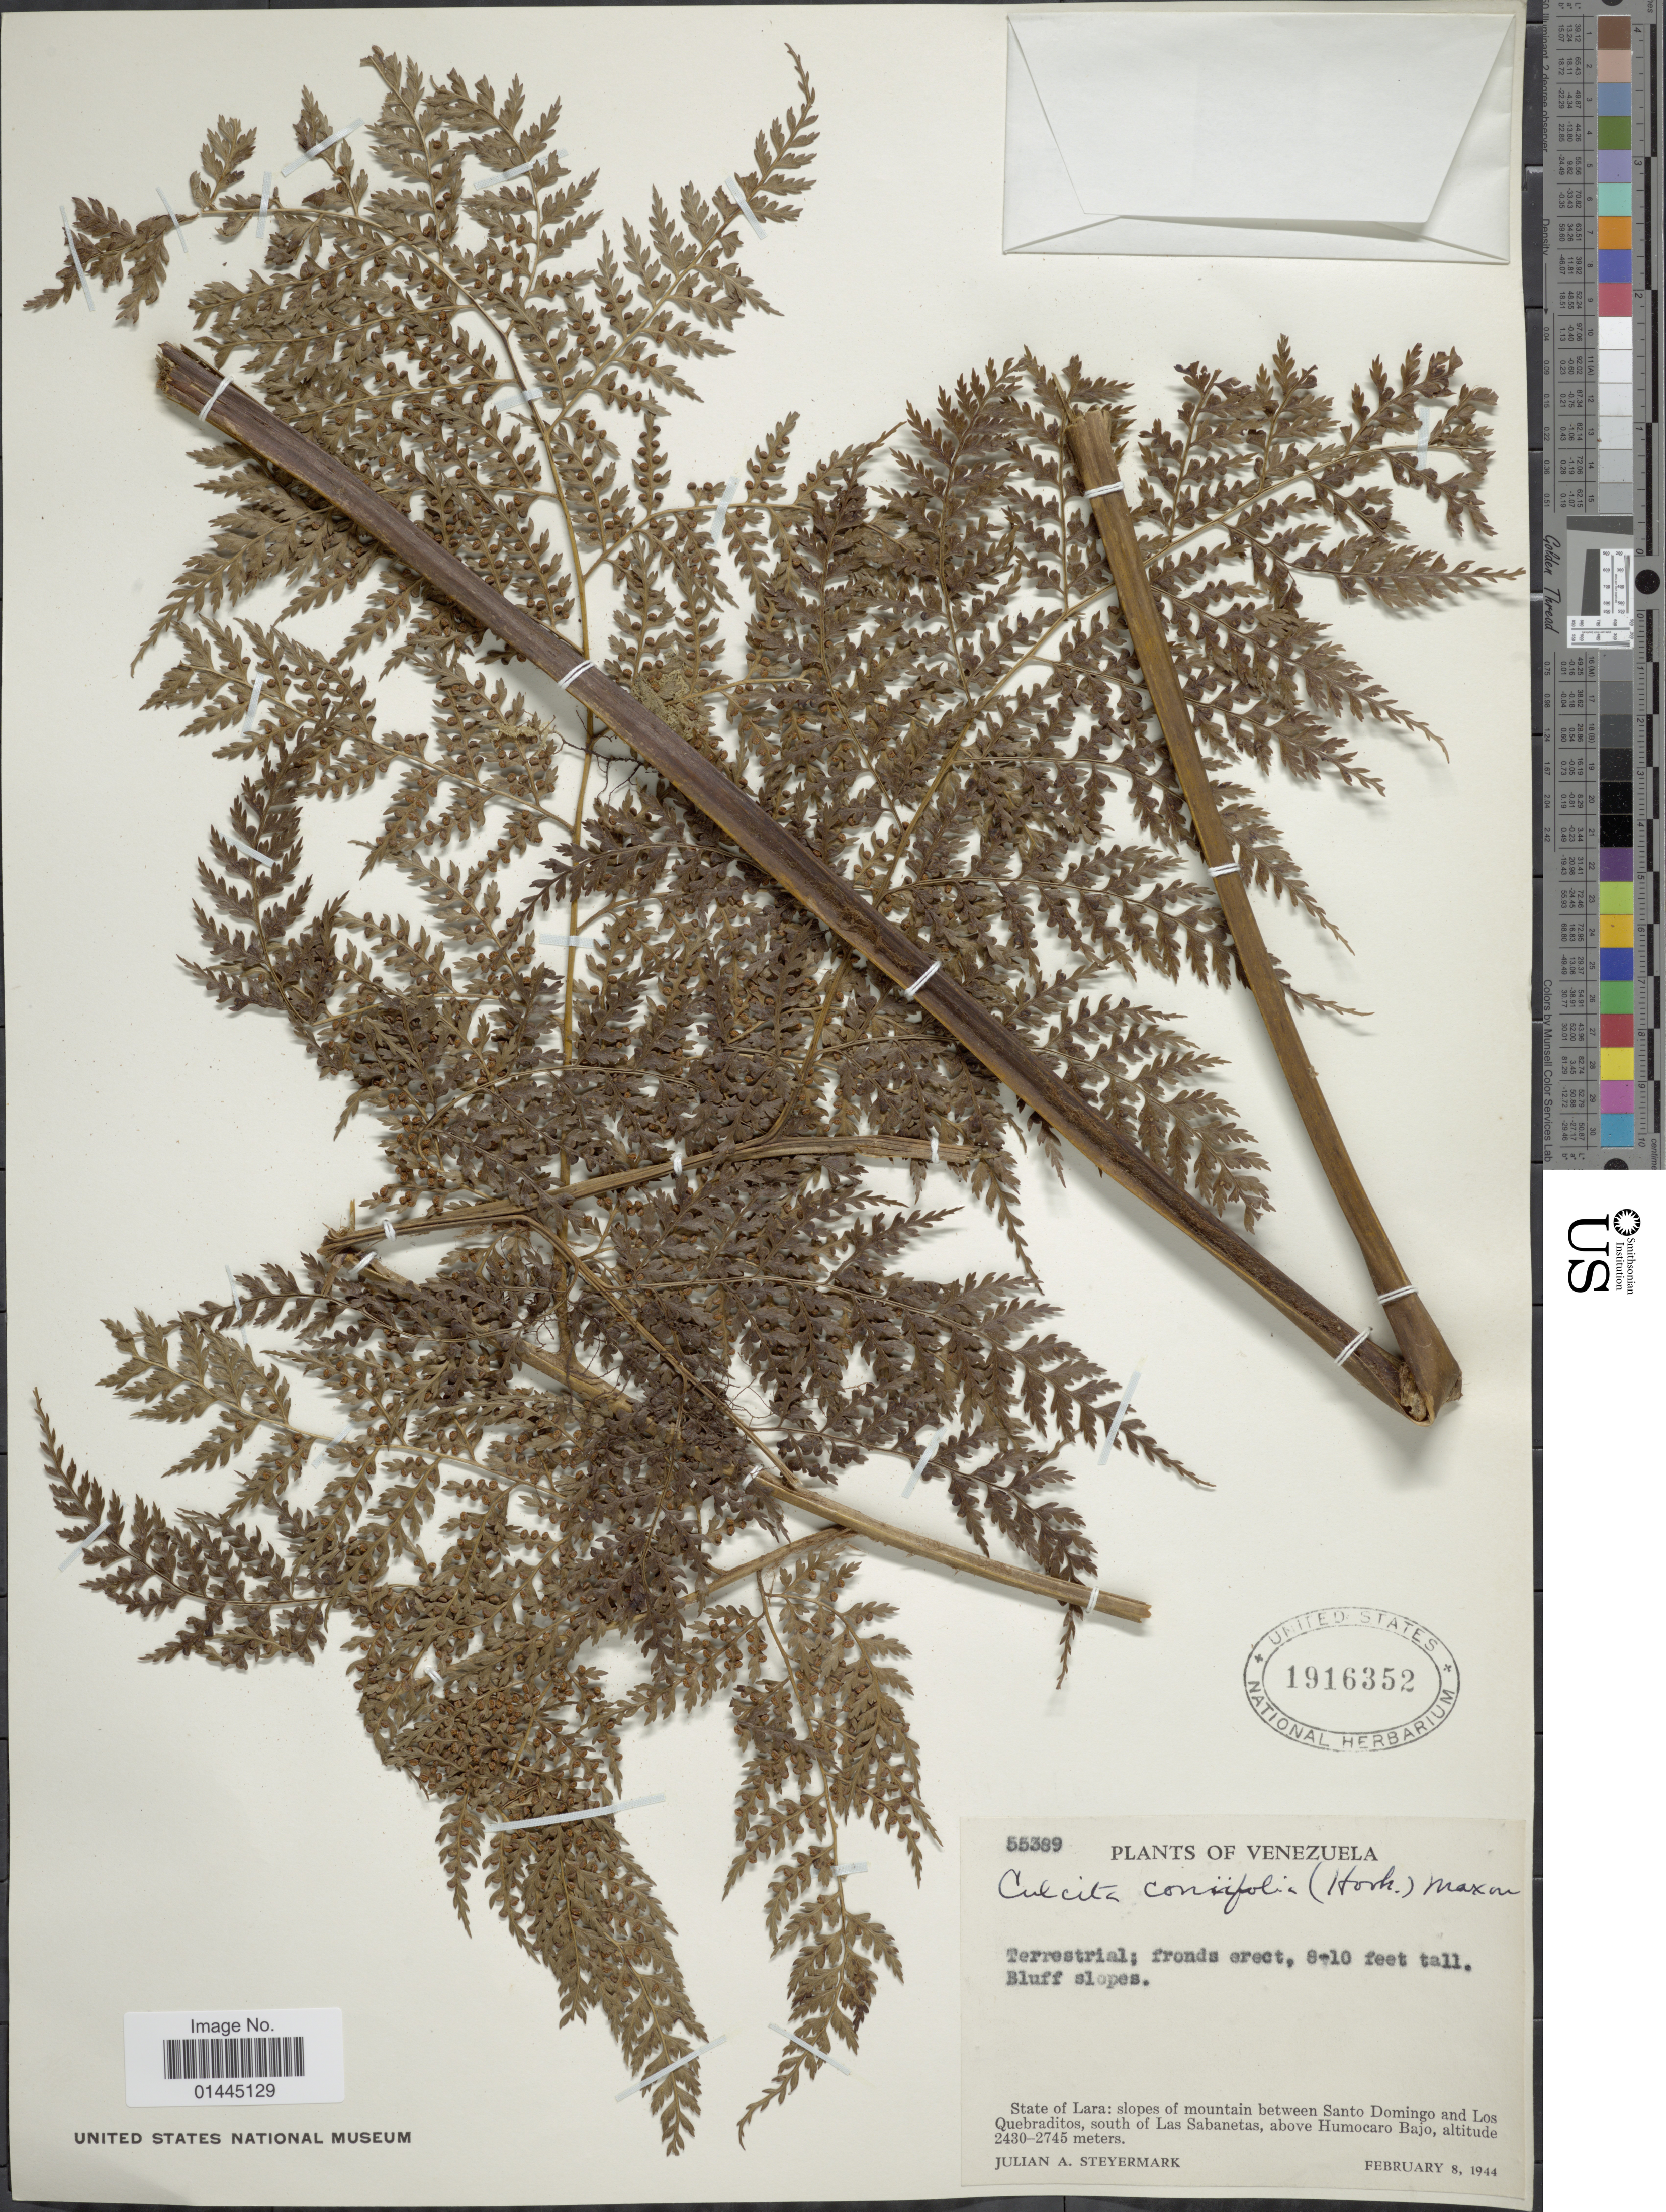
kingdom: Plantae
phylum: Tracheophyta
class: Polypodiopsida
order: Cyatheales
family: Culcitaceae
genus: Culcita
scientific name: Culcita coniifolia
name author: (Hook.) Maxon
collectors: J. Steyermark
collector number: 55389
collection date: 1944-02-08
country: Venezuela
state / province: Lara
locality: Slopes of mountain between Santo Domingo and Los Quebraditos, south of Las Sabanetas, above Humocaro Bajo.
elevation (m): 2430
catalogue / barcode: US 1916352